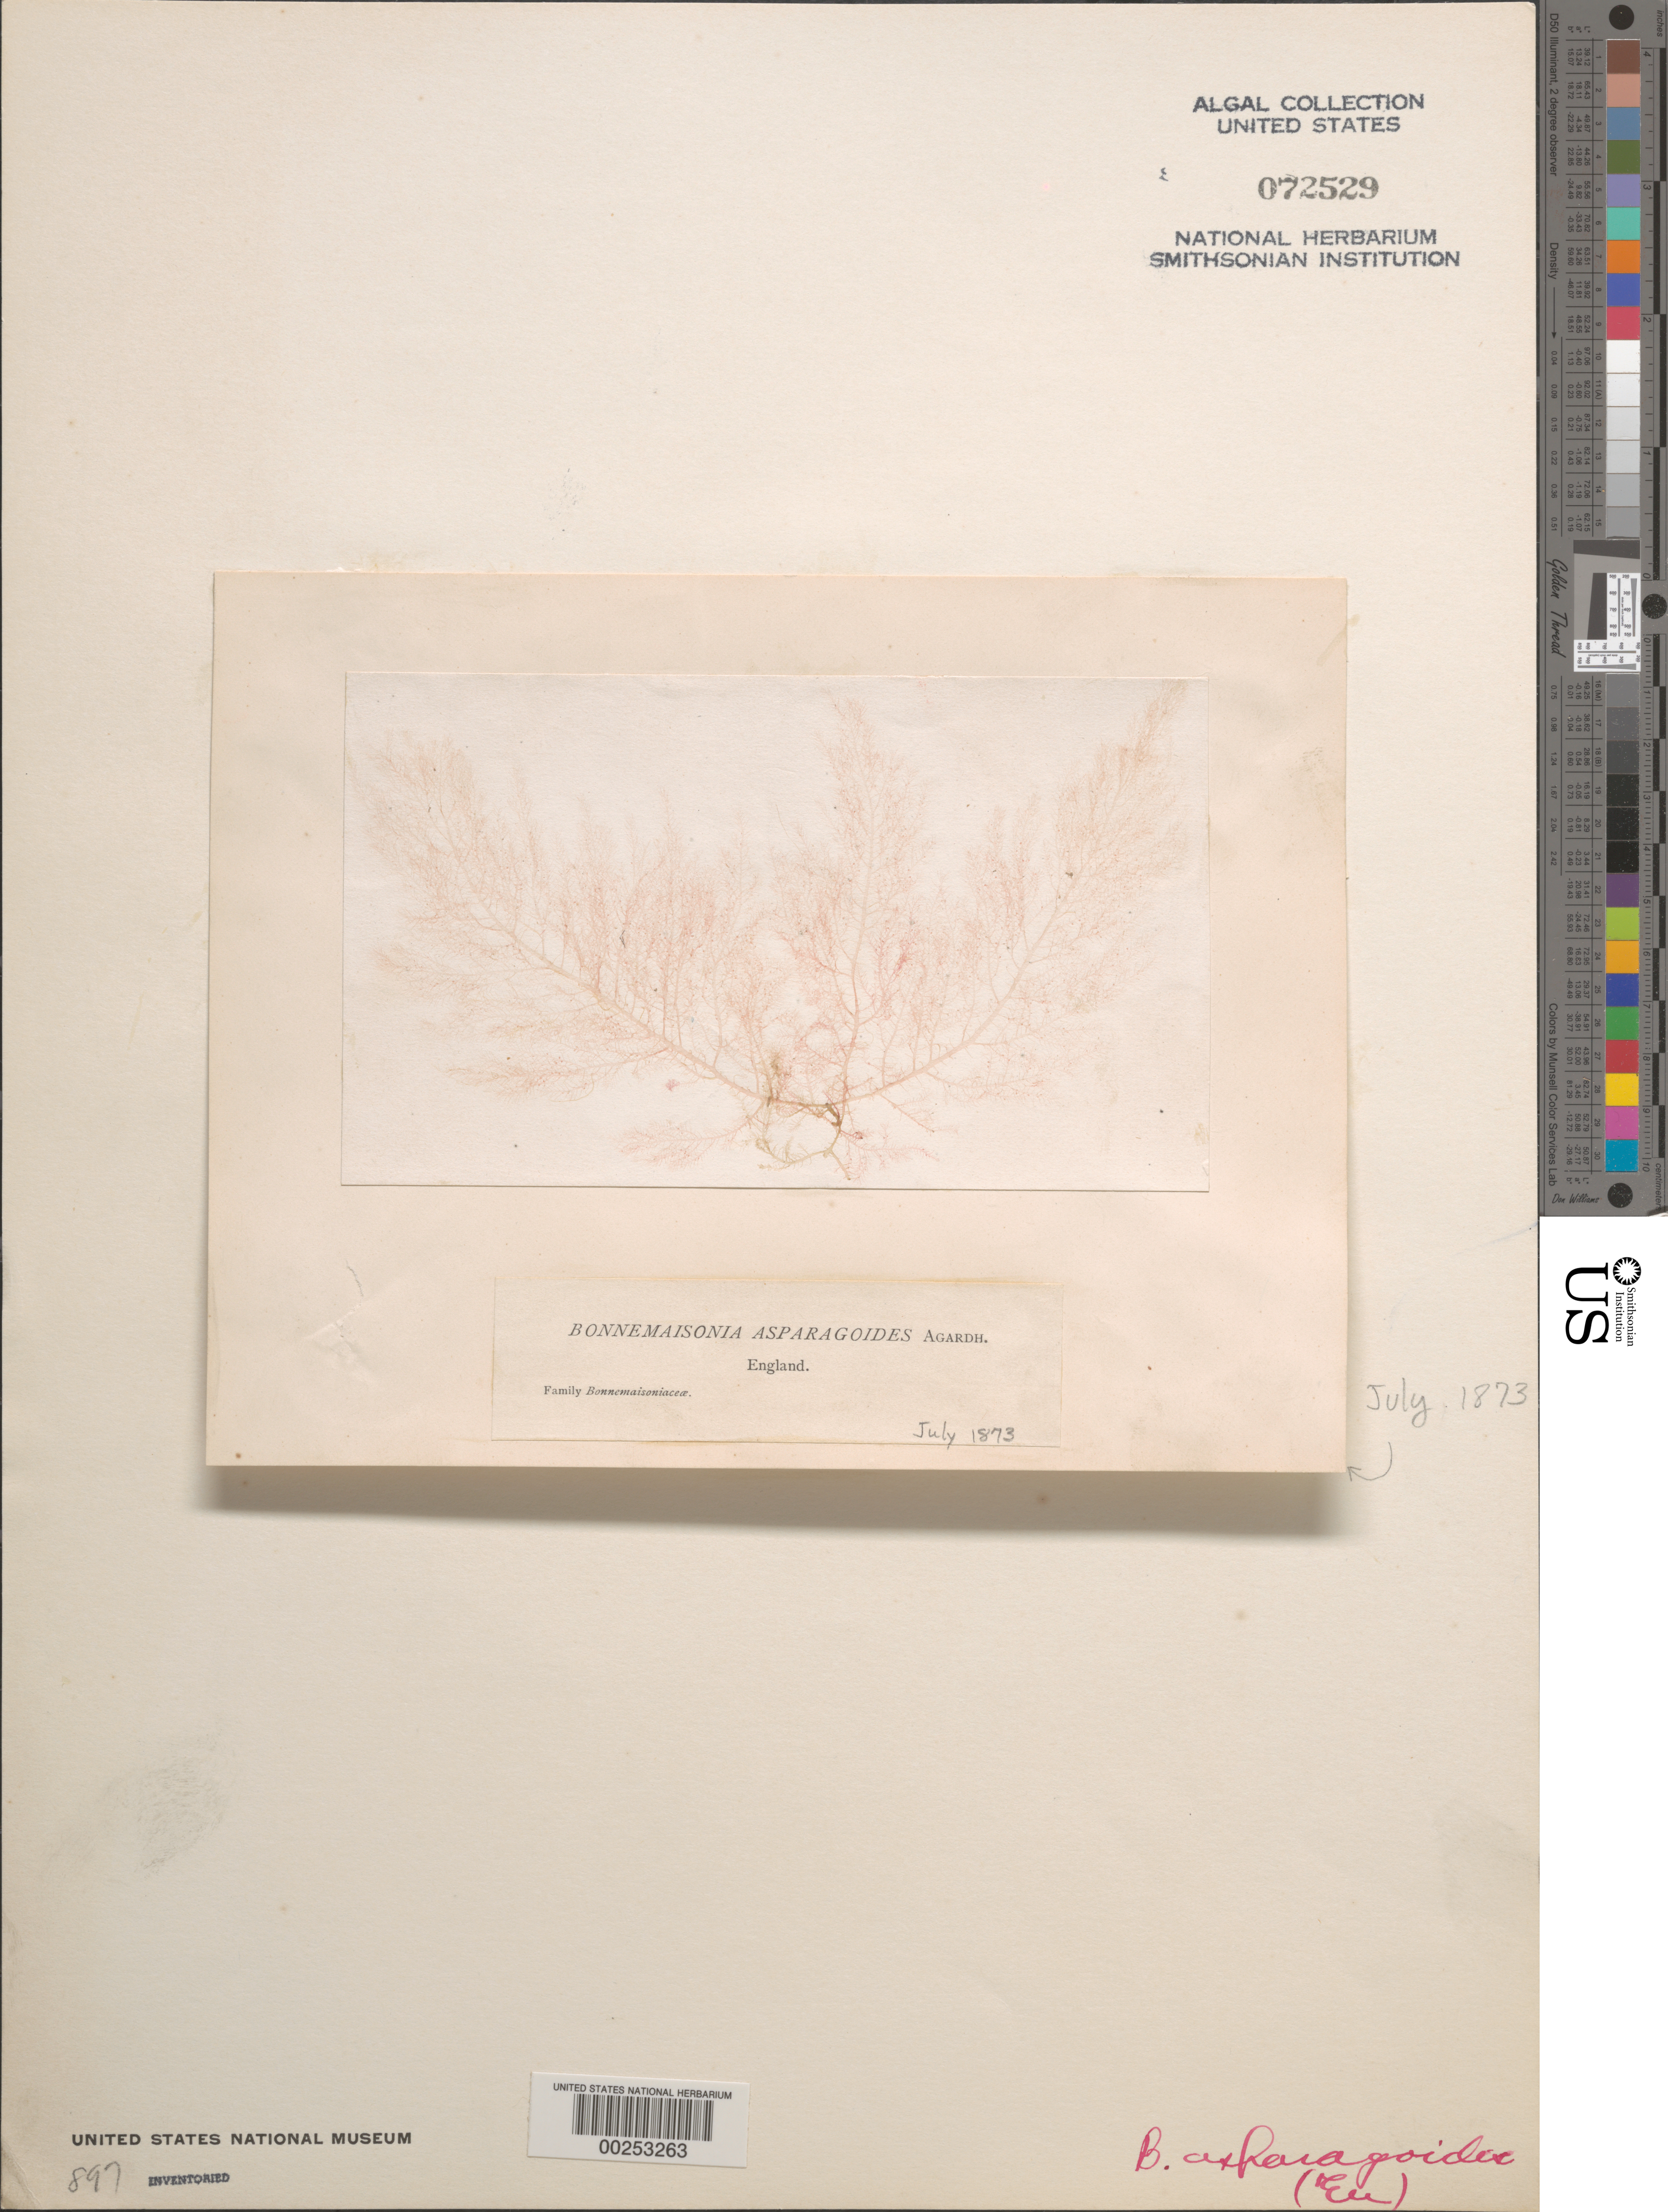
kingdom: Plantae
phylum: Rhodophyta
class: Florideophyceae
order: Bonnemaisoniales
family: Bonnemaisoniaceae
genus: Bonnemaisonia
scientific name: Bonnemaisonia asparagoides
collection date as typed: Jul 1873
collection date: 1873-07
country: United Kingdom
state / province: England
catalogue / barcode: US 72529